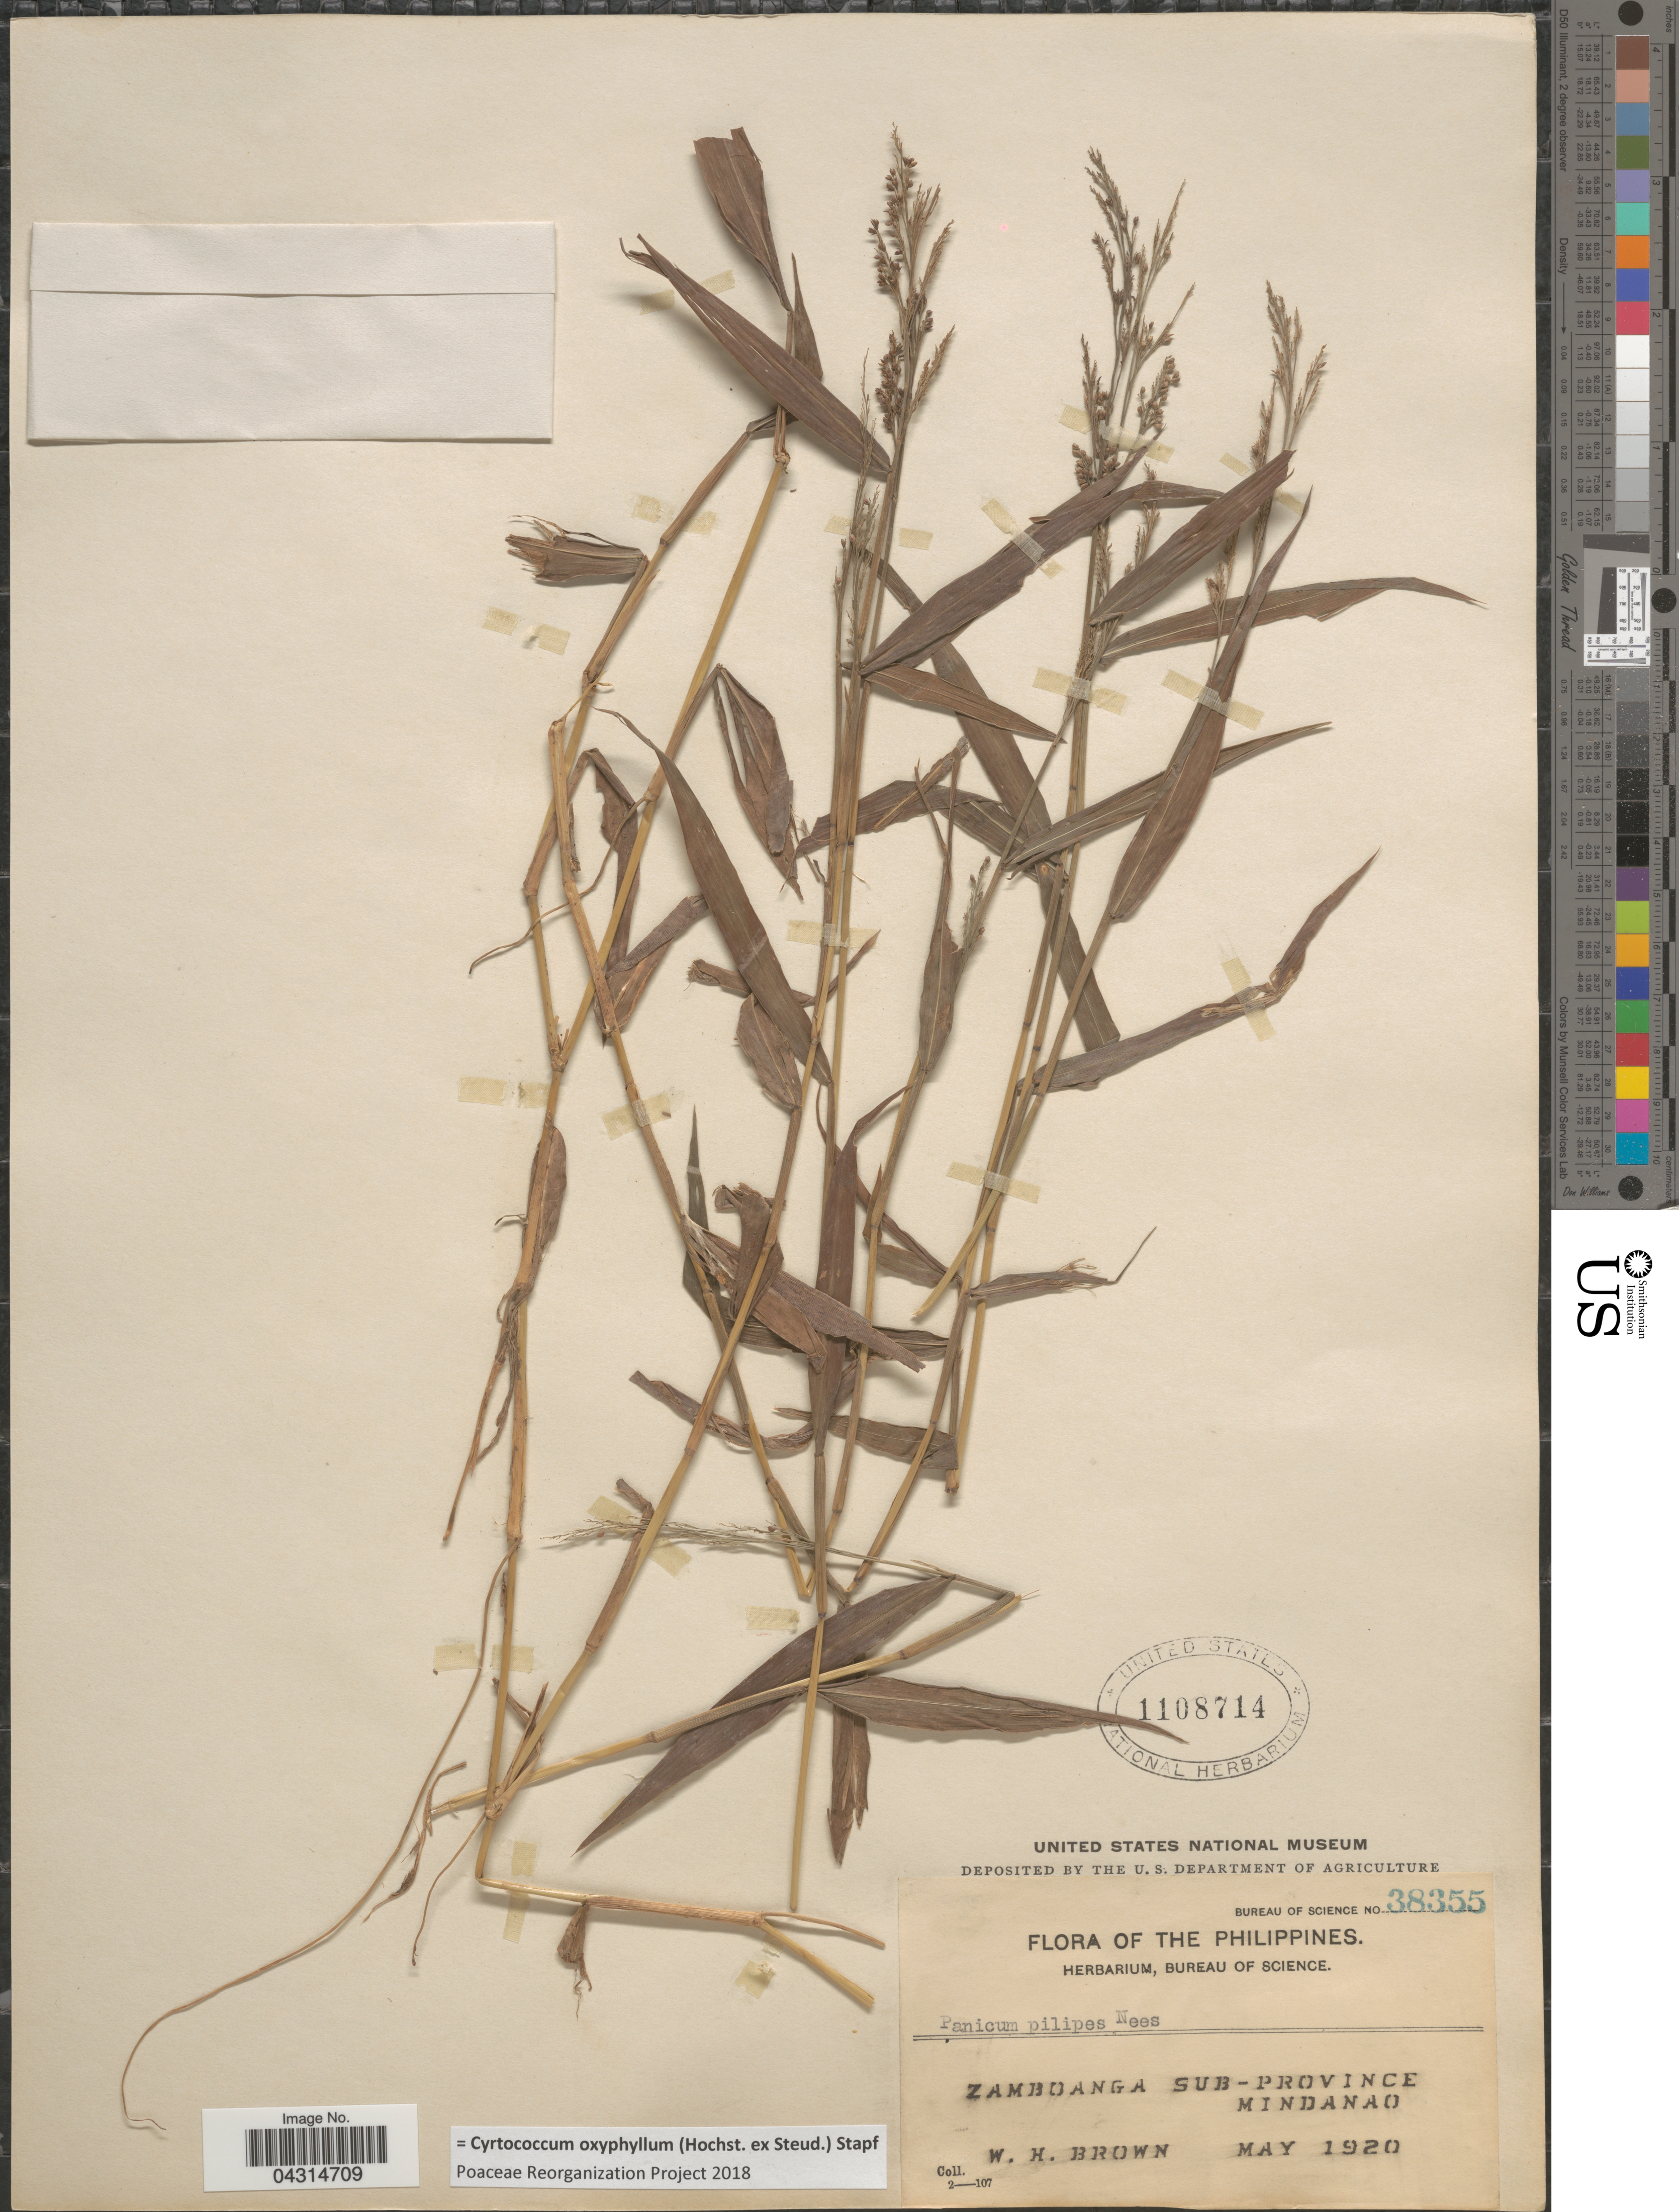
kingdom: Plantae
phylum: Tracheophyta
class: Liliopsida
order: Poales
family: Poaceae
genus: Cyrtococcum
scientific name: Cyrtococcum oxyphyllum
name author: (Steud.) Stapf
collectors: W. H. Brown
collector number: Bureau of Science 38355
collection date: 1920-05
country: Philippines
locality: Zamboanga Sub-Province, Mindanao.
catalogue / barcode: US 1108714